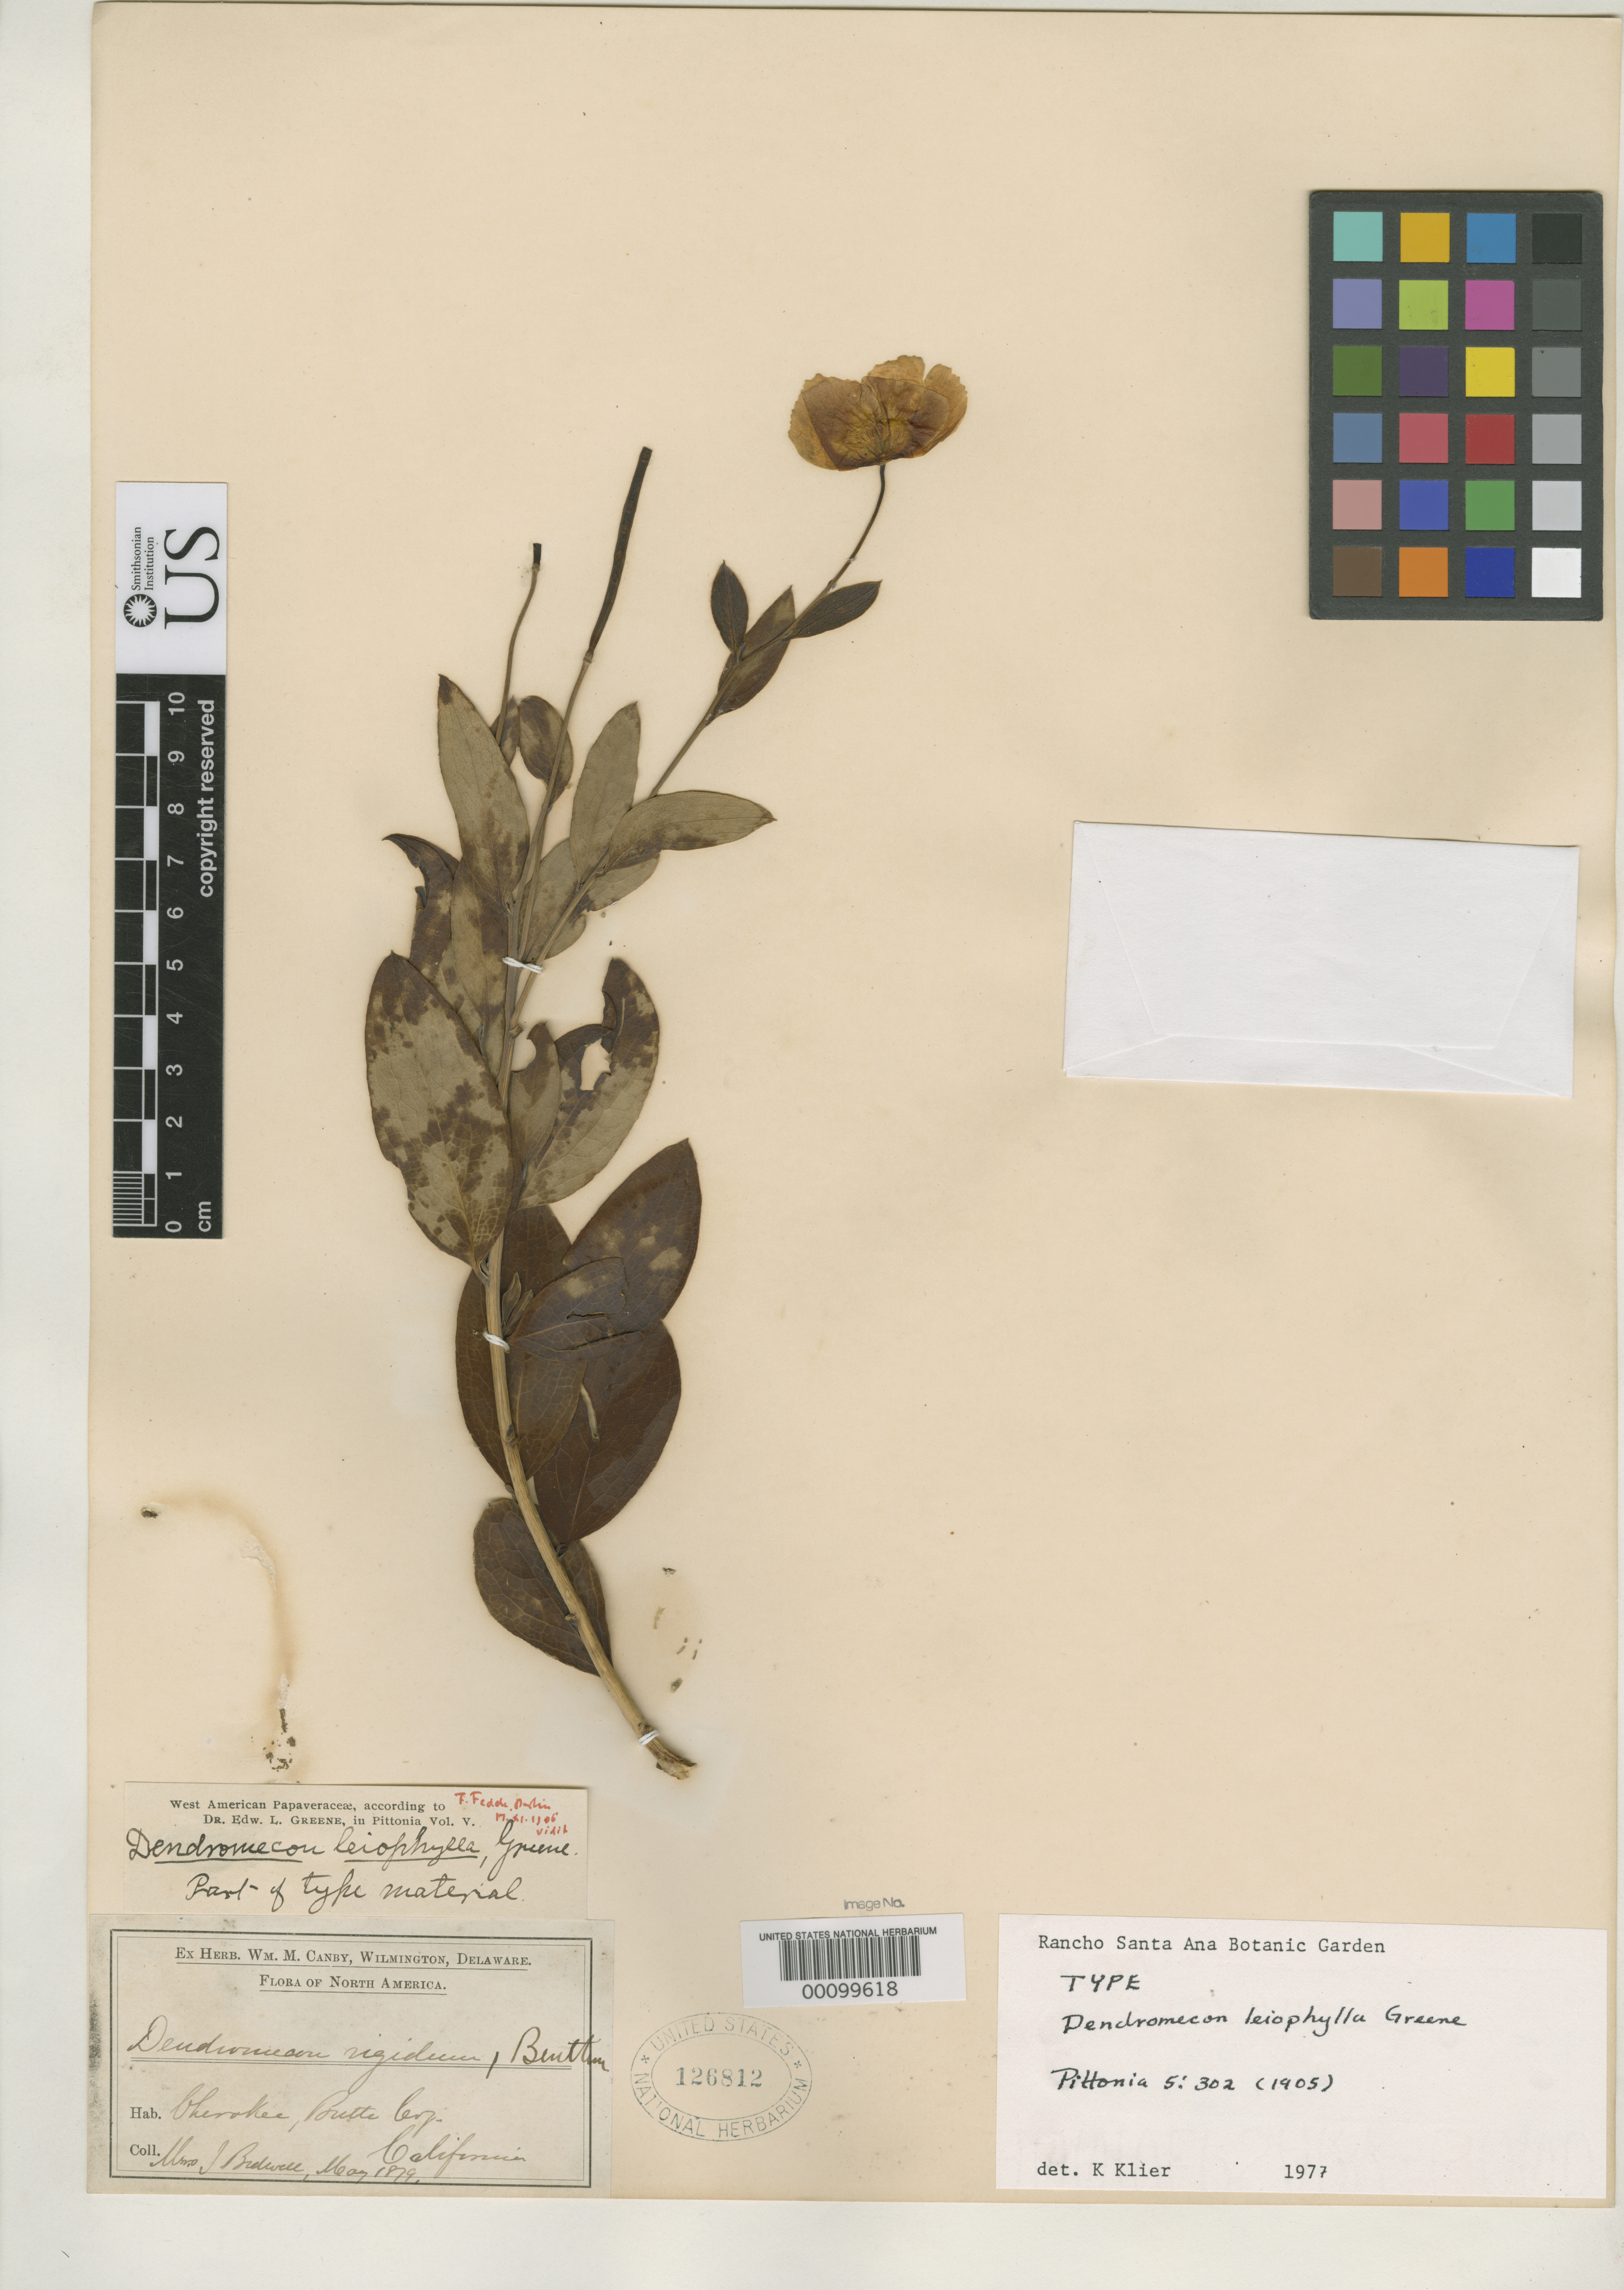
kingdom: Plantae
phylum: Tracheophyta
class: Magnoliopsida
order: Ranunculales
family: Papaveraceae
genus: Dendromecon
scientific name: Dendromecon leiophylla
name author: Greene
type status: Syntype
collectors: A. Bidwell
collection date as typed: May 1879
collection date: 1879-05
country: United States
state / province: California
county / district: Butte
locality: Cherokee.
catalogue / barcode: US 126812